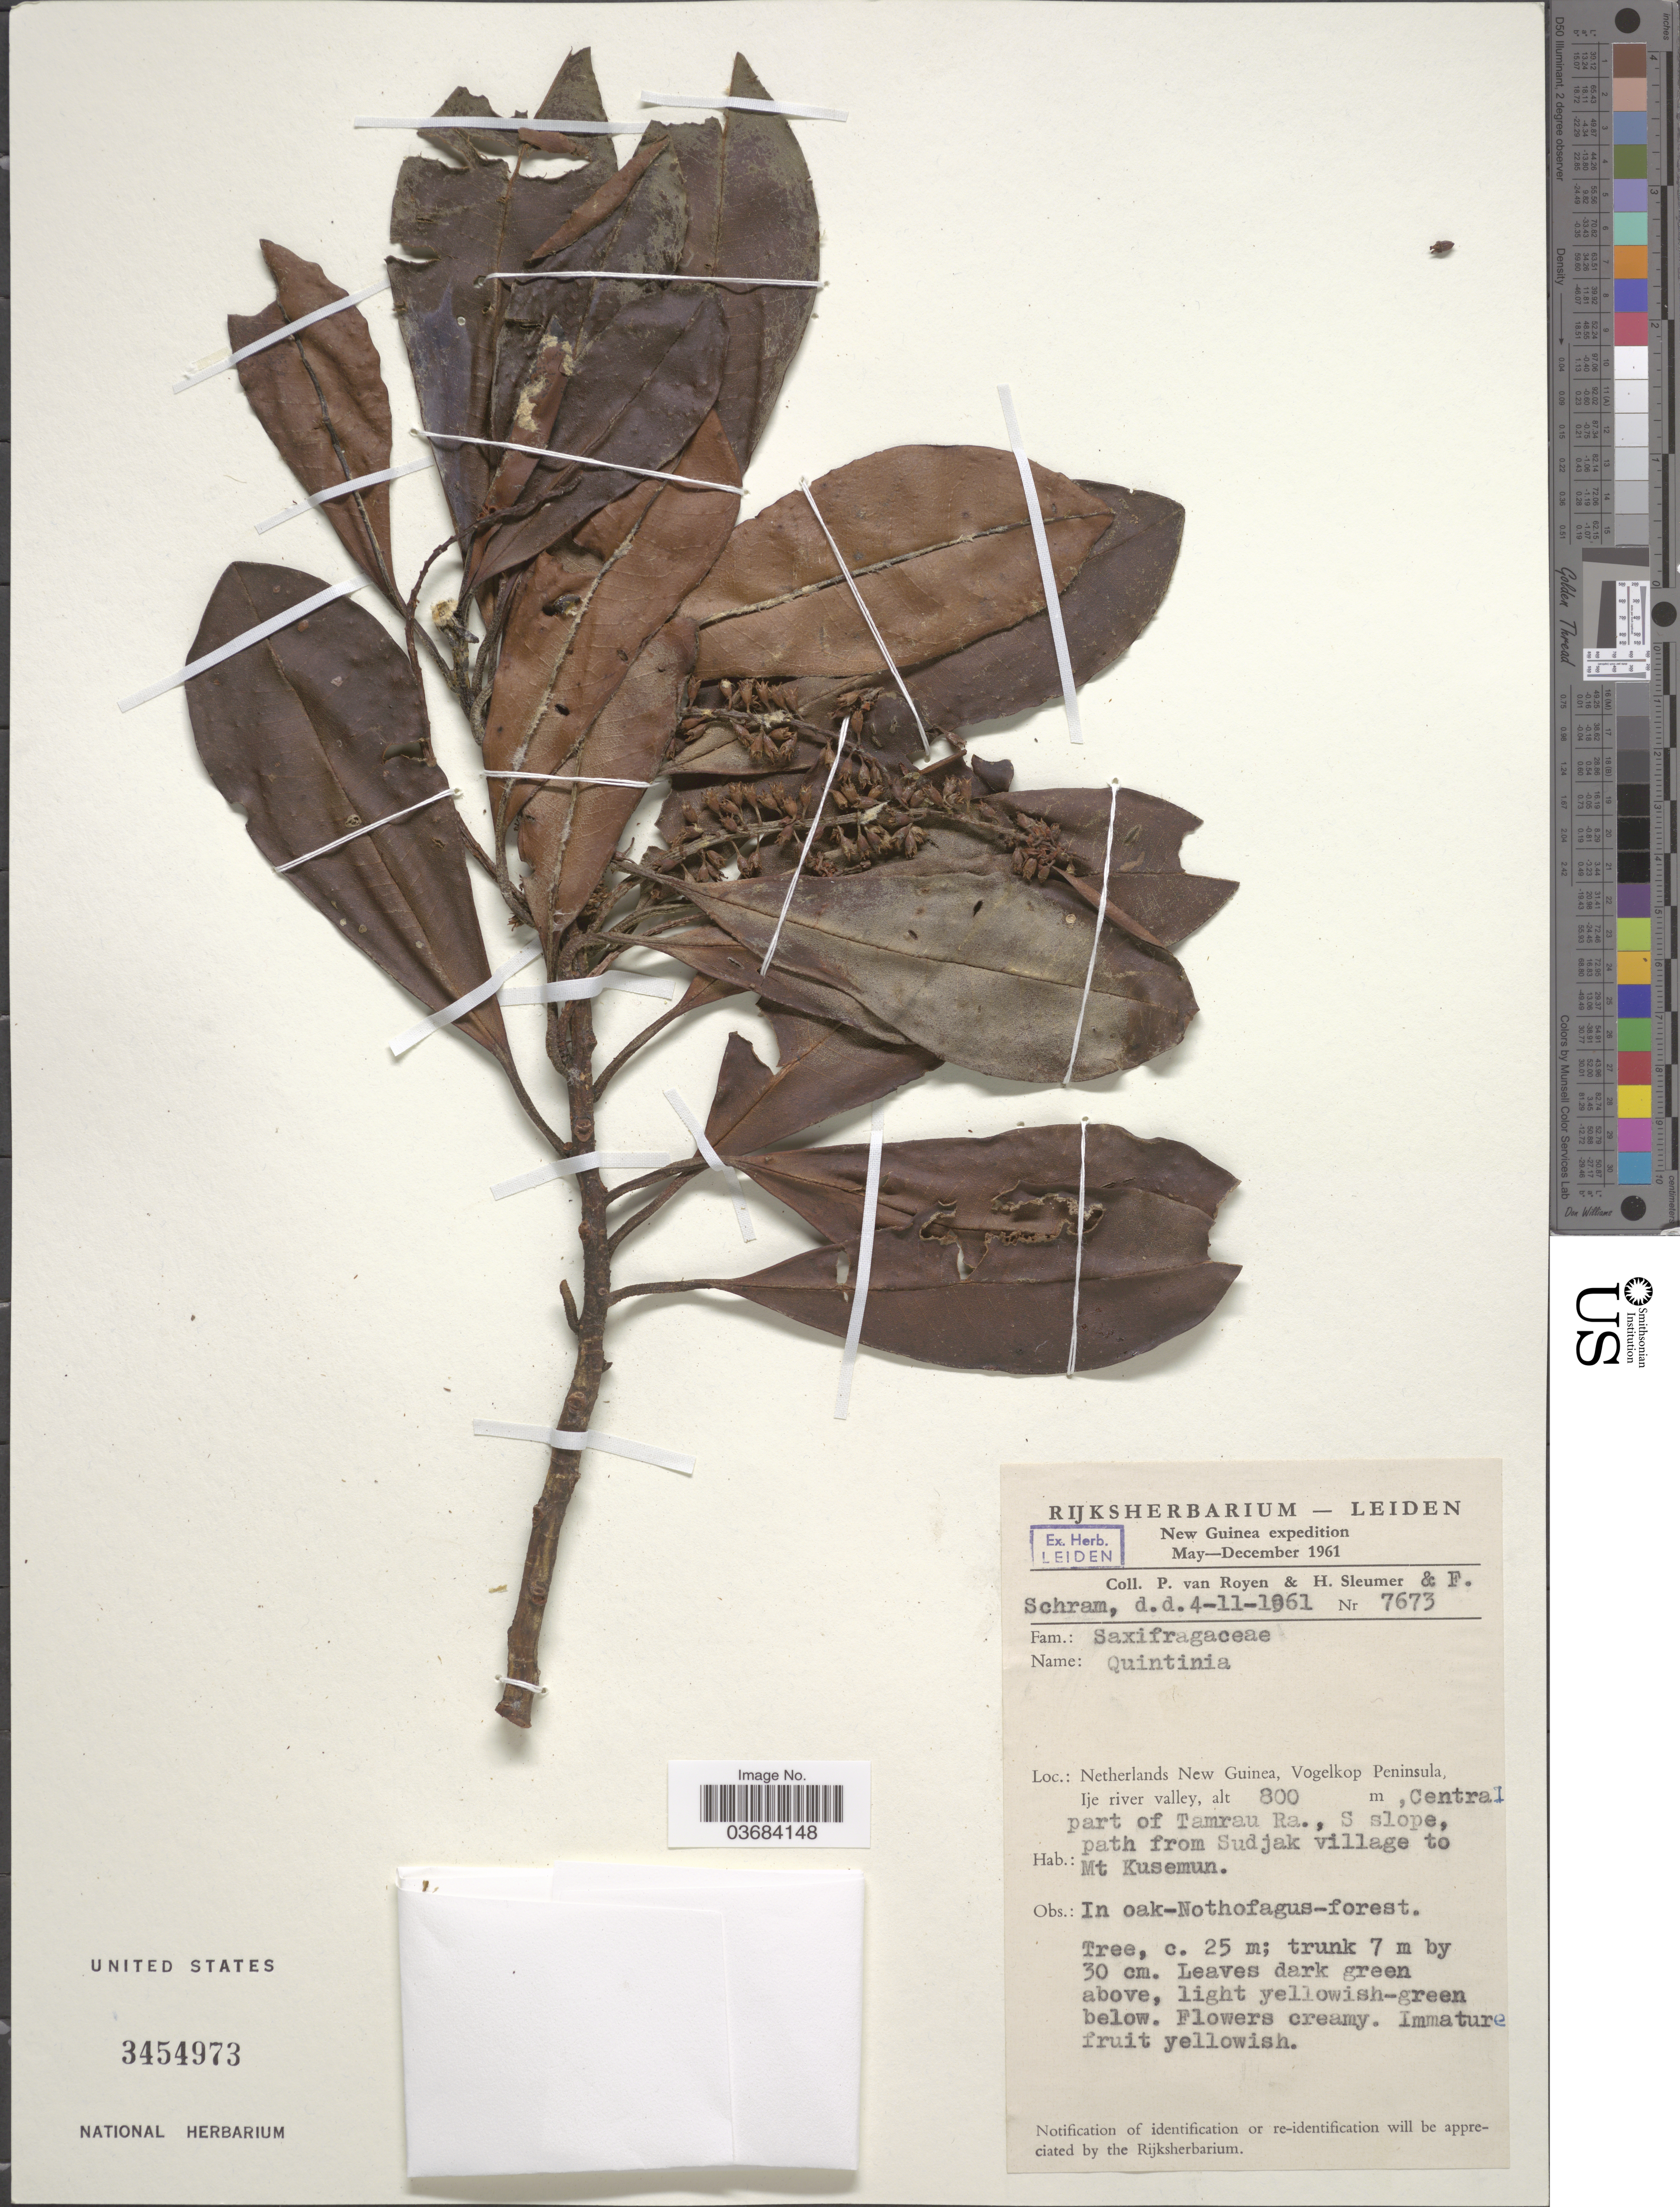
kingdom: Plantae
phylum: Tracheophyta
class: Magnoliopsida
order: Paracryphiales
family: Paracryphiaceae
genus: Quintinia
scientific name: Quintinia sp.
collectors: P. van Royen, H. O. Sleumer & F.A.W. Schram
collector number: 7673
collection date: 1961-11-04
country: Indonesia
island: New Guinea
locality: New Guinea expedition May--December 1961. Netherlands New Guinea, Vogelkap Peninsula, Ije river valley, Central part of Tamrau Ra., S slope, path from Sudjak village to Mt. Kusemun.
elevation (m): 800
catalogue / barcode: US 3454973